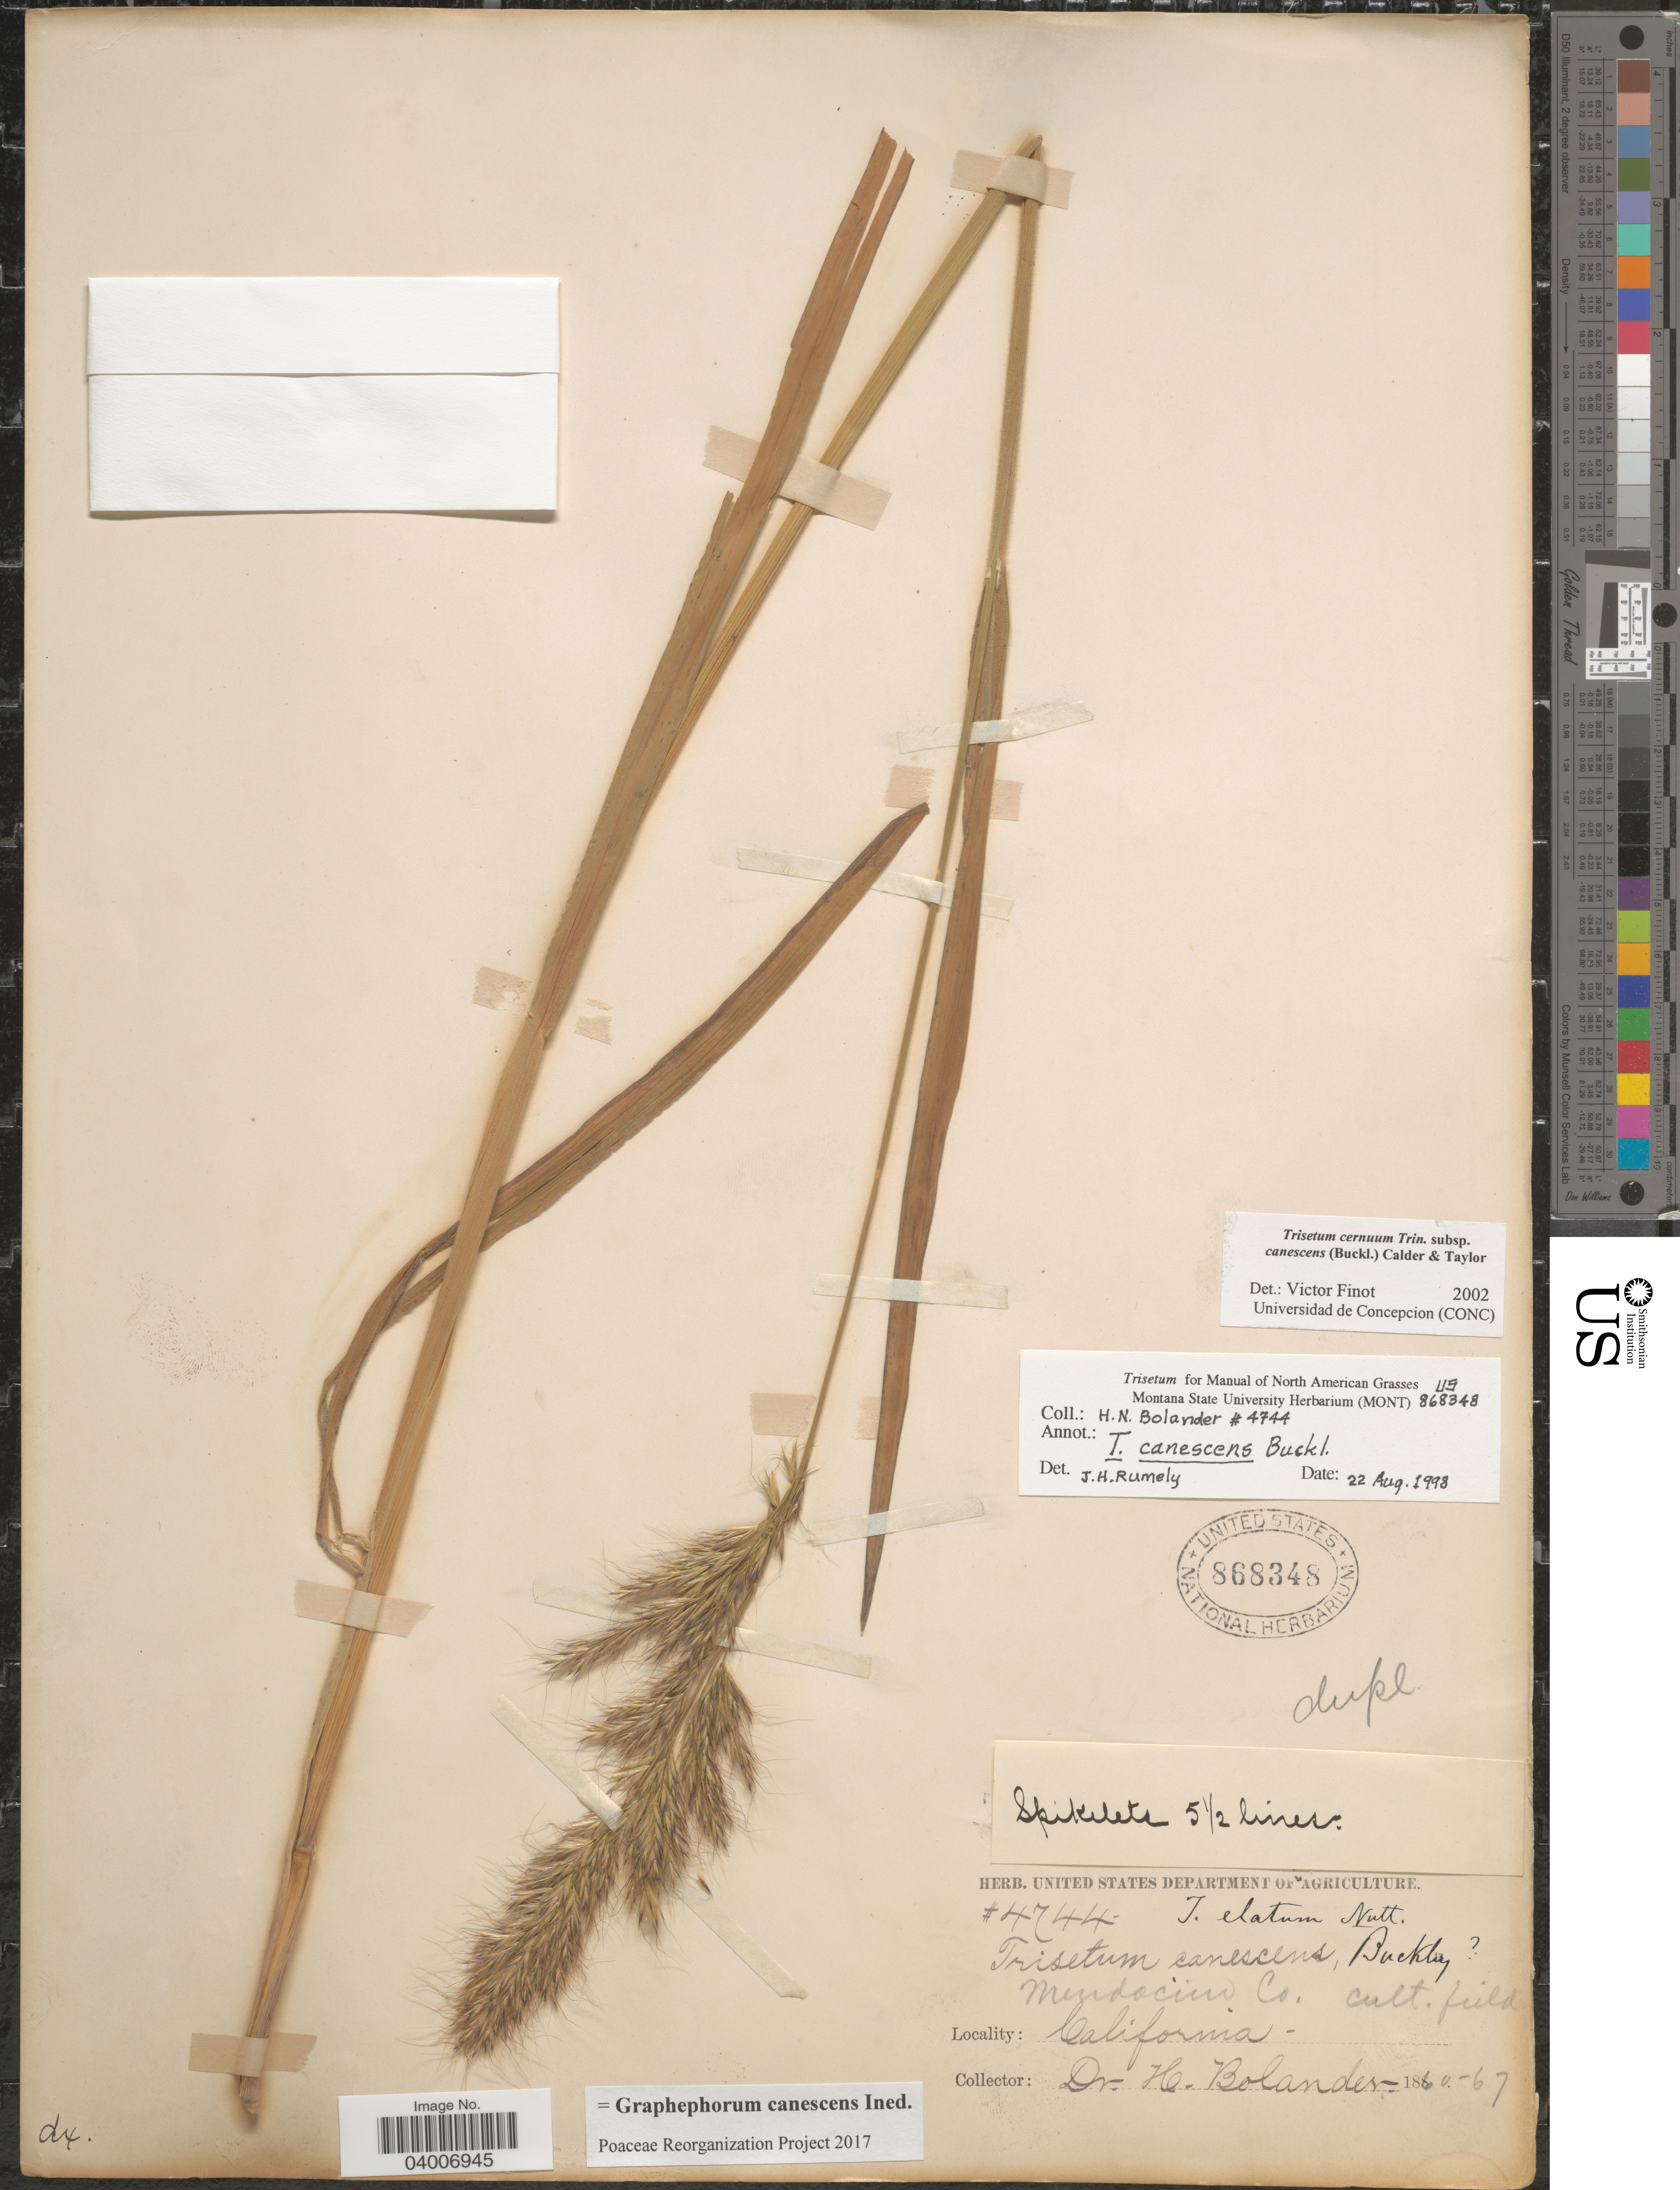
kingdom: Plantae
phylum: Tracheophyta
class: Liliopsida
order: Poales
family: Poaceae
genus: Graphephorum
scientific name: Graphephorum canescens ined.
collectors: H. Bolander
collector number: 4744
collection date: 1860/1867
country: United States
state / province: California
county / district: Mendocino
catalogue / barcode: US 868348